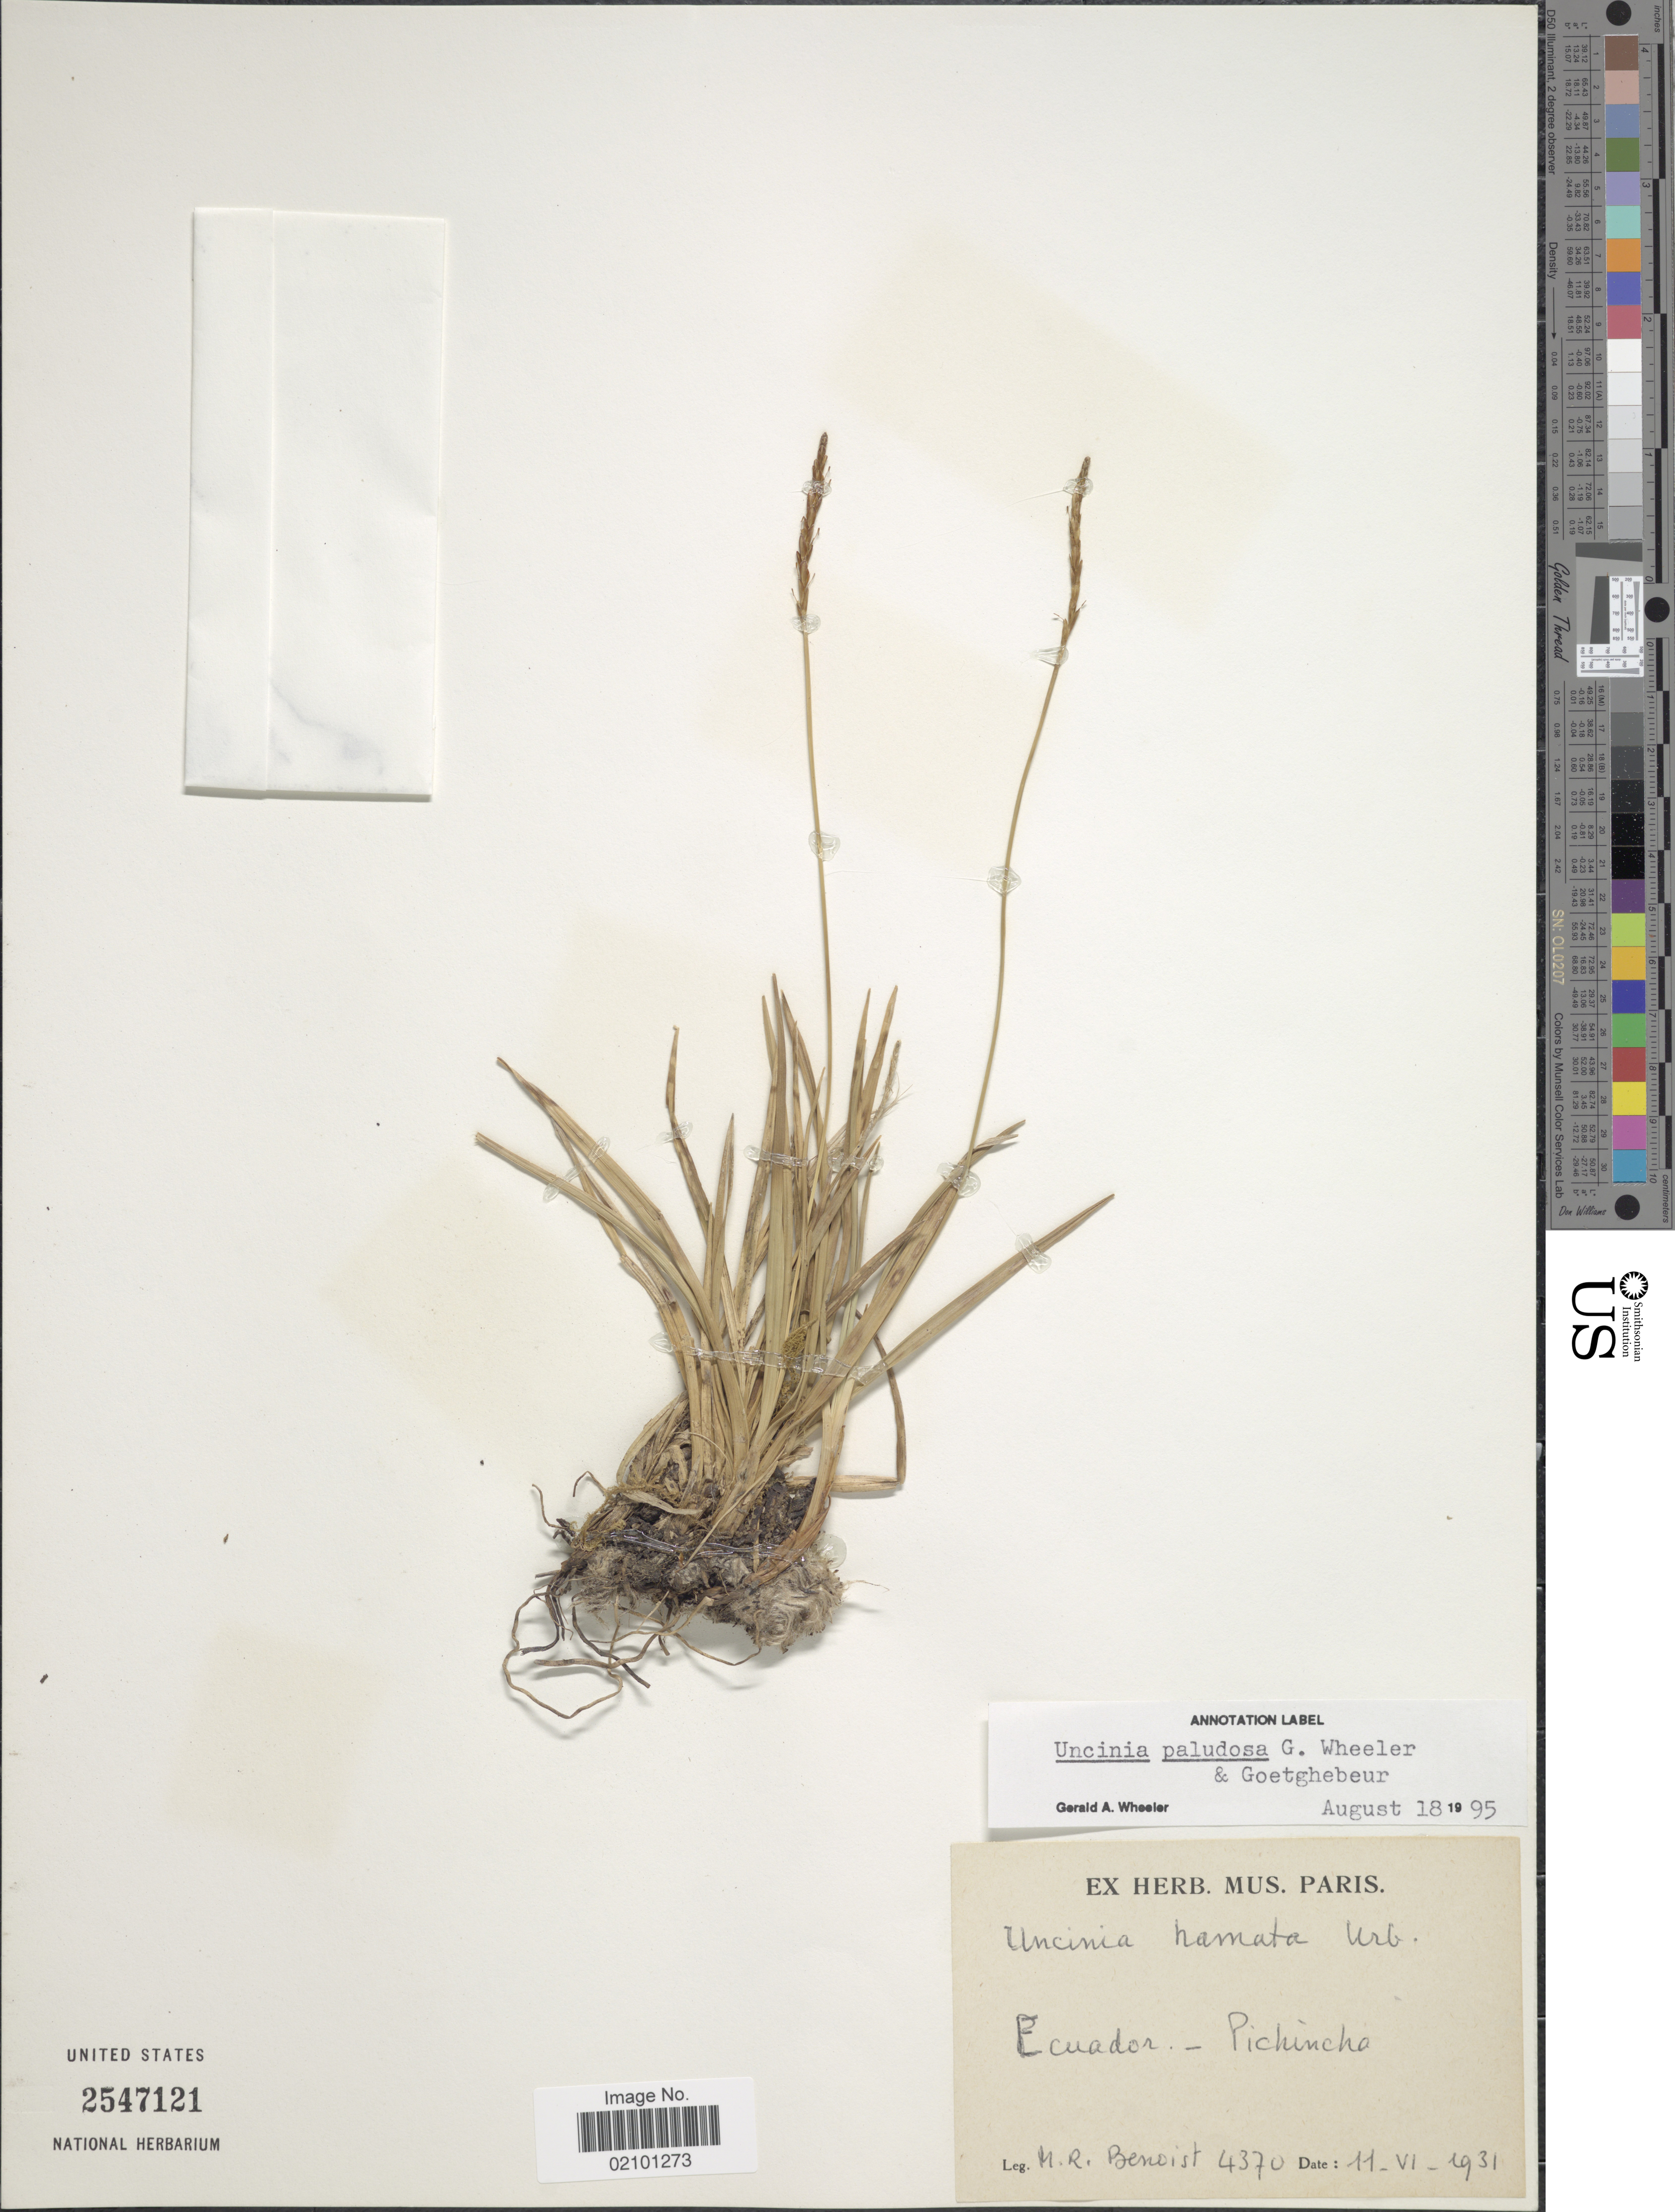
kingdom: Plantae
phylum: Tracheophyta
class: Liliopsida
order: Poales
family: Cyperaceae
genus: Carex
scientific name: Carex laegardii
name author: J.R. Starr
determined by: Jimnéz-Mejias, Pedro, (UPOS), Universidad Pablo de Olavide (SPAIN)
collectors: M. Benoist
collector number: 4370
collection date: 1931-06-11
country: Ecuador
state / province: Pichincha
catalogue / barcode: US 2547121